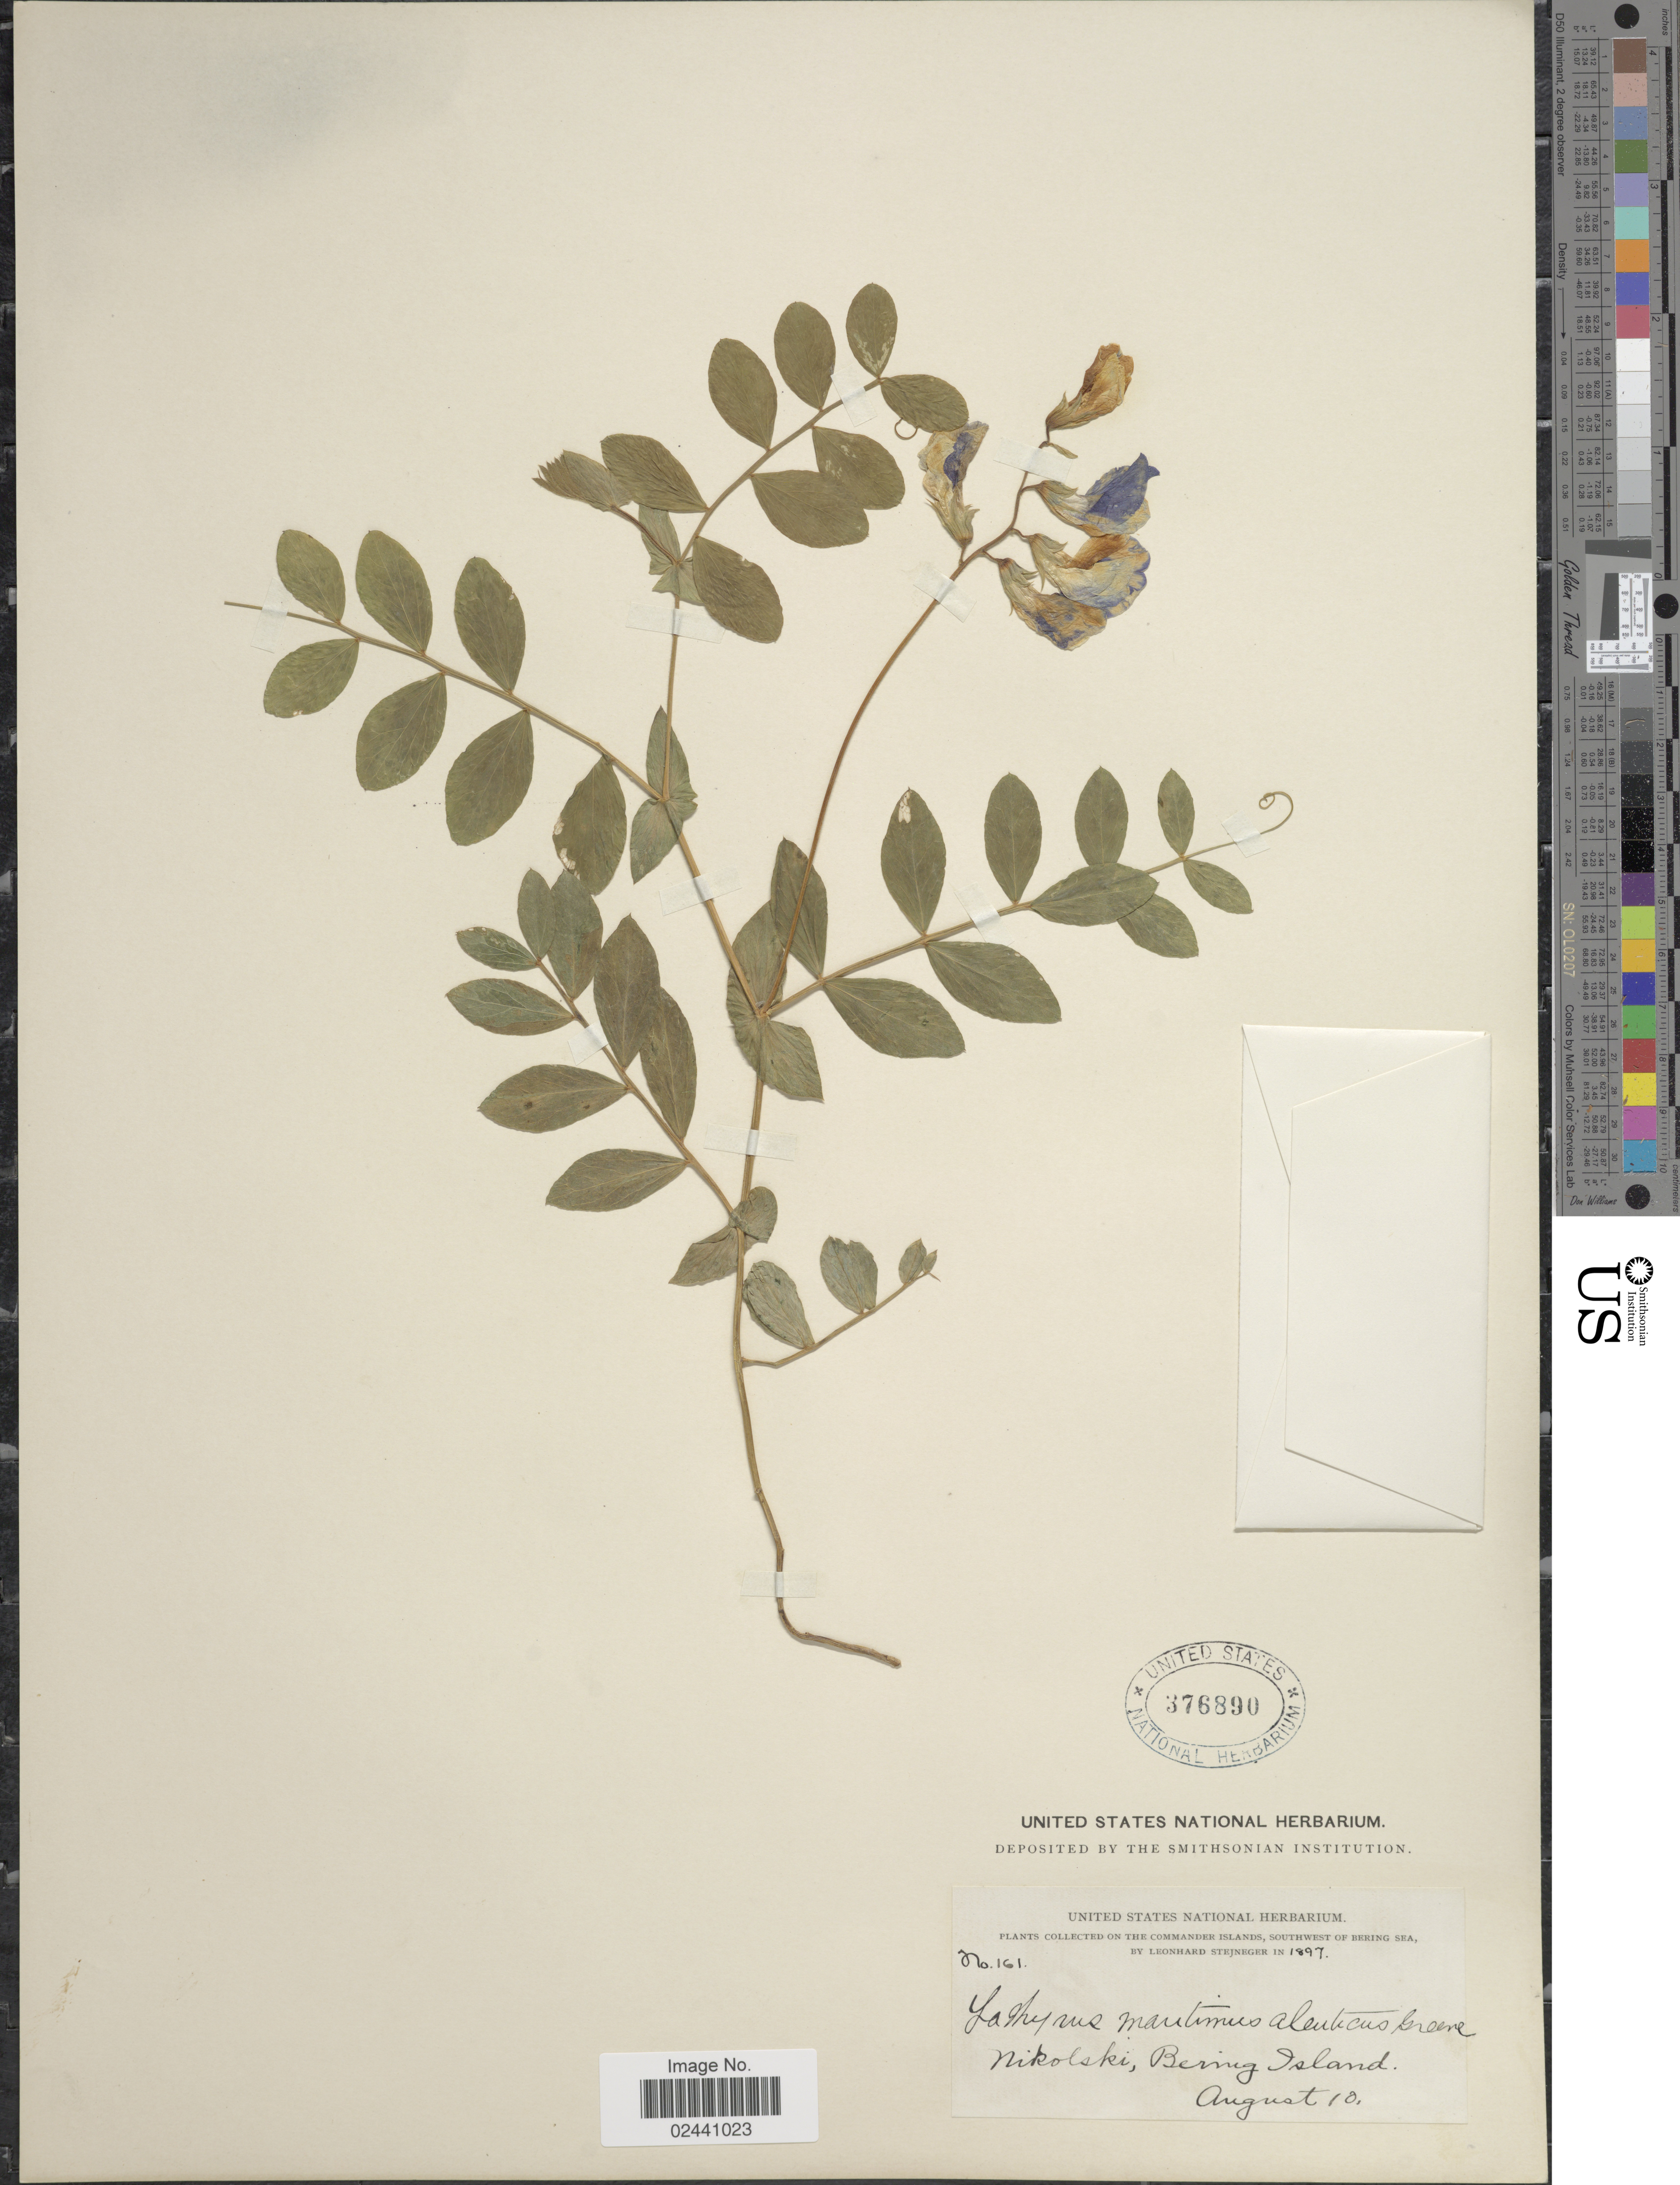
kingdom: Plantae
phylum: Tracheophyta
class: Magnoliopsida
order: Fabales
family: Fabaceae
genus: Lathyrus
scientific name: Lathyrus maritimus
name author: Torr.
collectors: L. Stejneger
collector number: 161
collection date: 1897-08-10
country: Russian Federation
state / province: Kamchatka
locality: Commander Islands, Southwest of Bering Sea. Nikolski, Bering Island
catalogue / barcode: US 376890